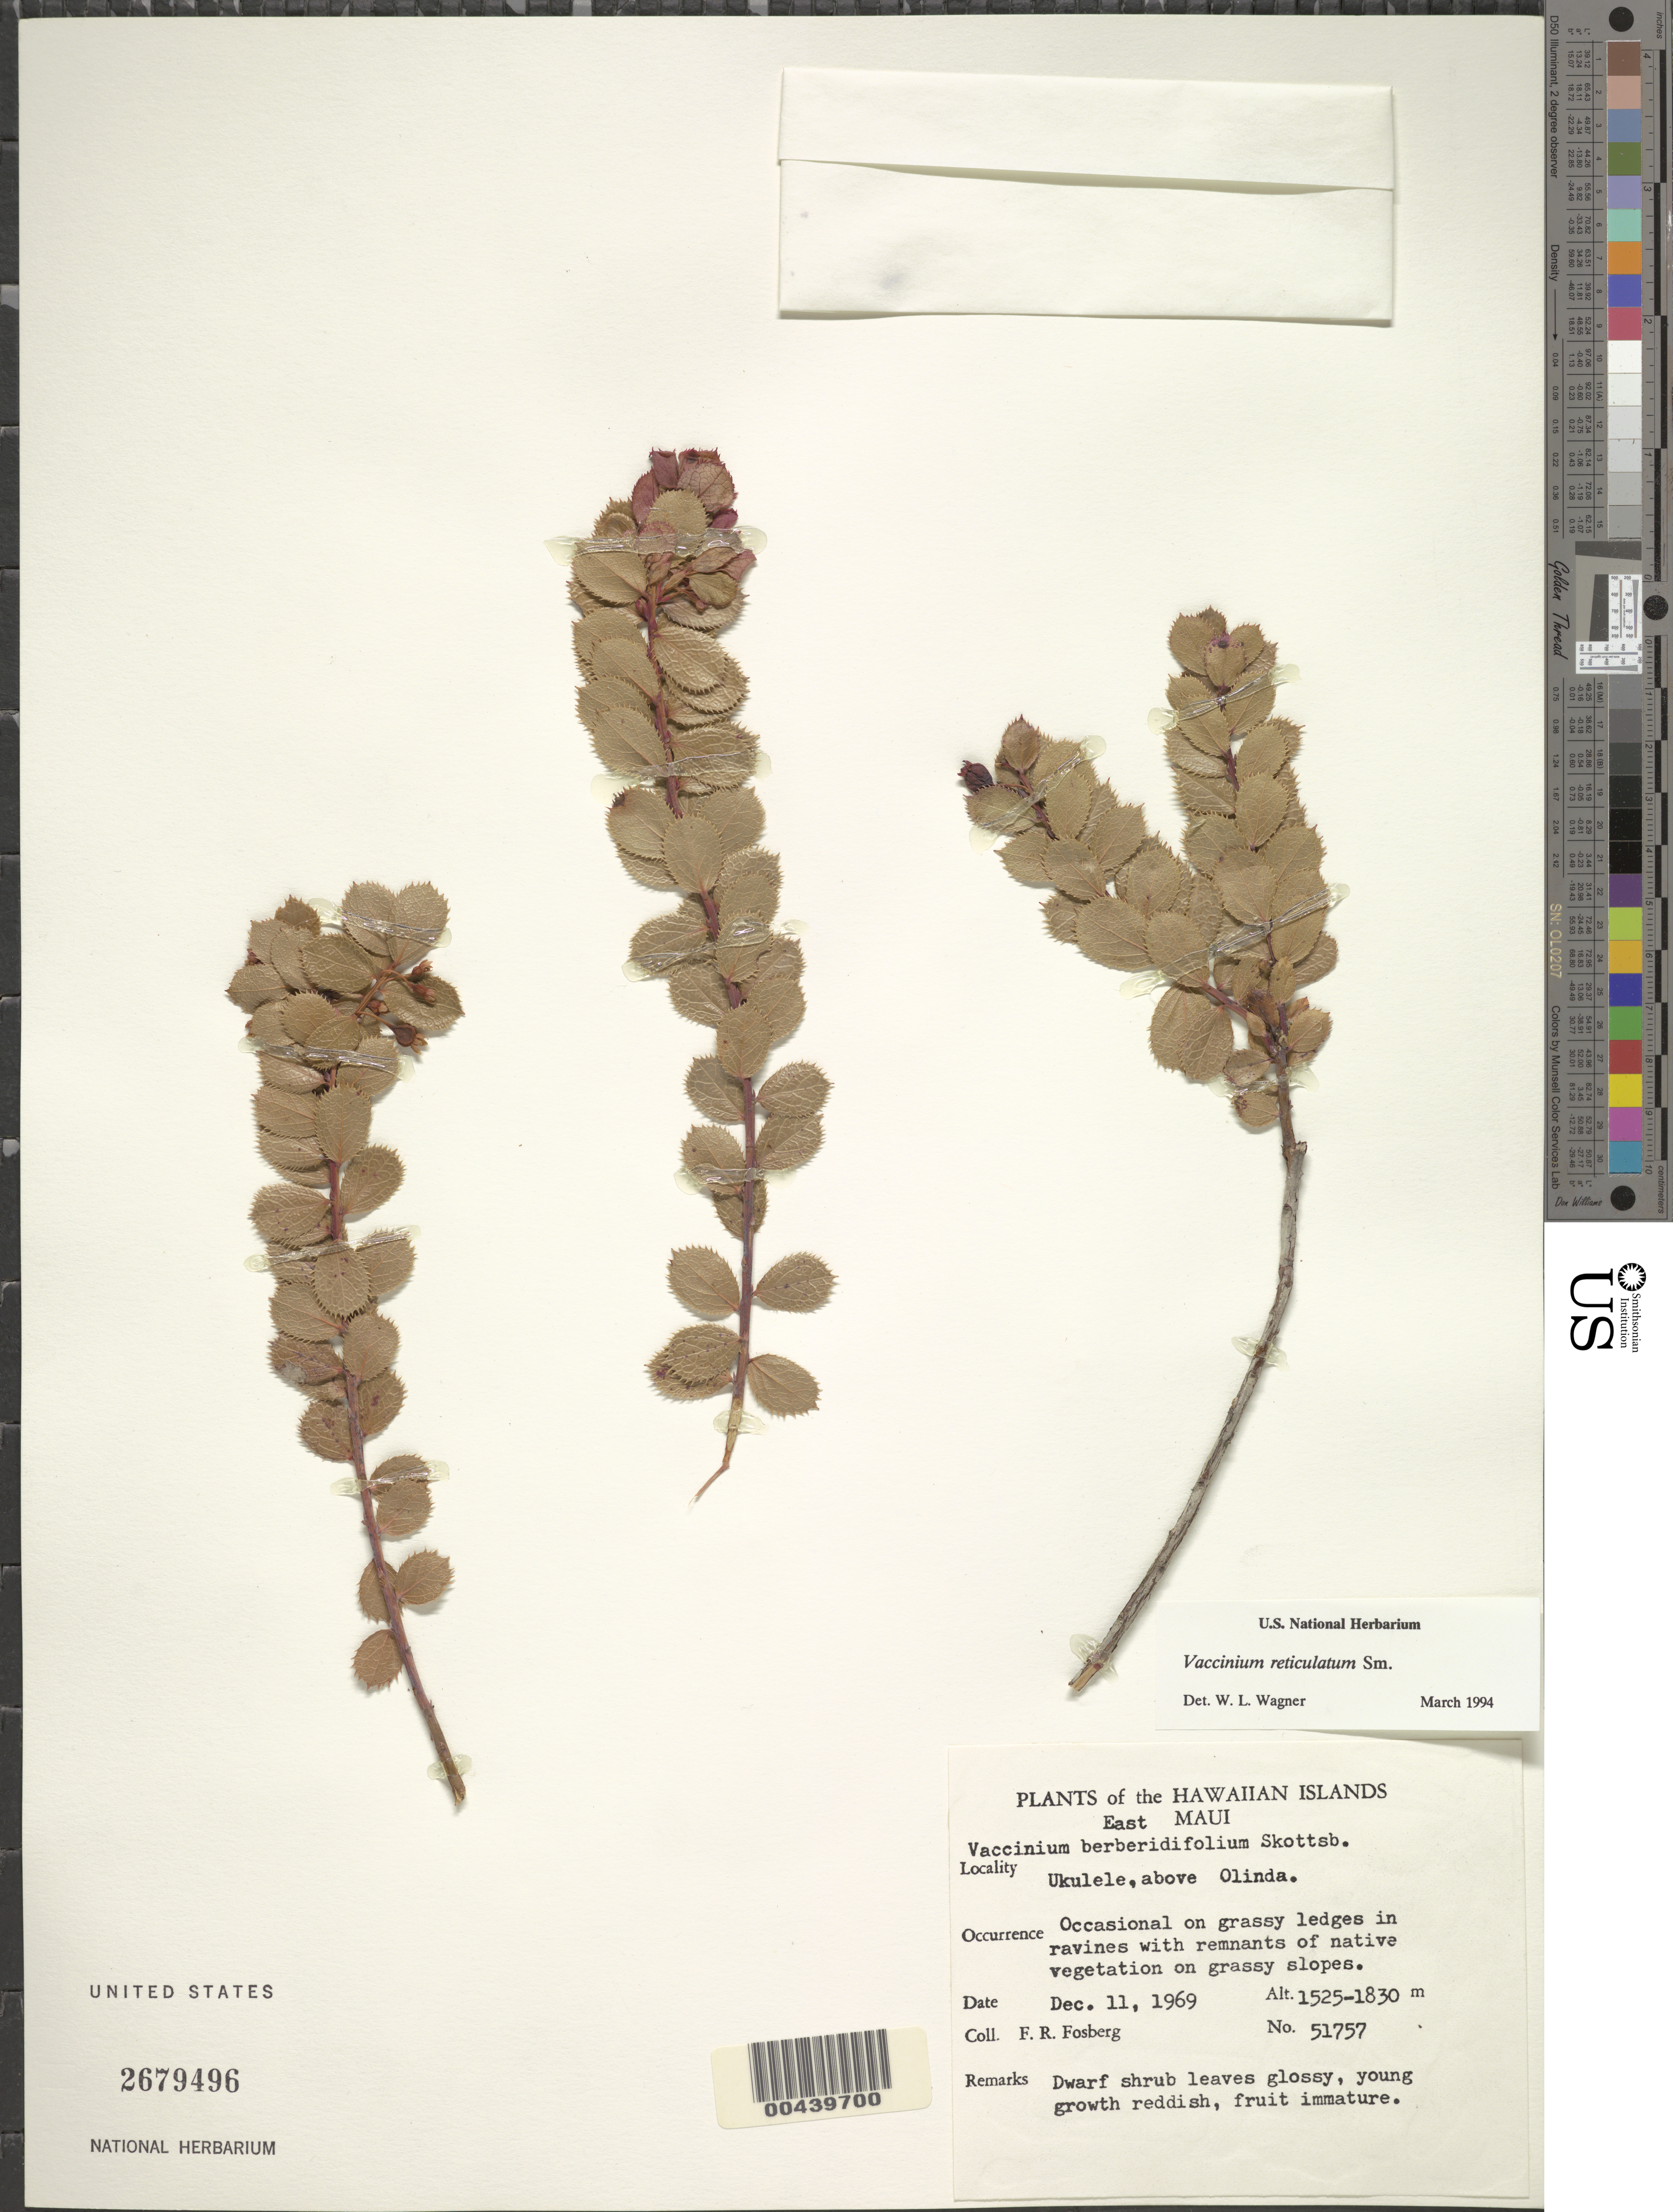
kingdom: Plantae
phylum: Tracheophyta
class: Magnoliopsida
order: Ericales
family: Ericaceae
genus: Vaccinium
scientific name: Vaccinium reticulatum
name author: Sm.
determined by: Wagner, W. L., (BOT), Smithsonian Institution - National Museum of Natural History (UNITED STATES)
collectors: F. R. Fosberg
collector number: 51757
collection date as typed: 11 Dec 1969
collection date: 1969-12-11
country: United States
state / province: Hawaii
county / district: Maui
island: Maui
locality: E Maui, Ukulele, above Olinda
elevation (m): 1525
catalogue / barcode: US 2679496